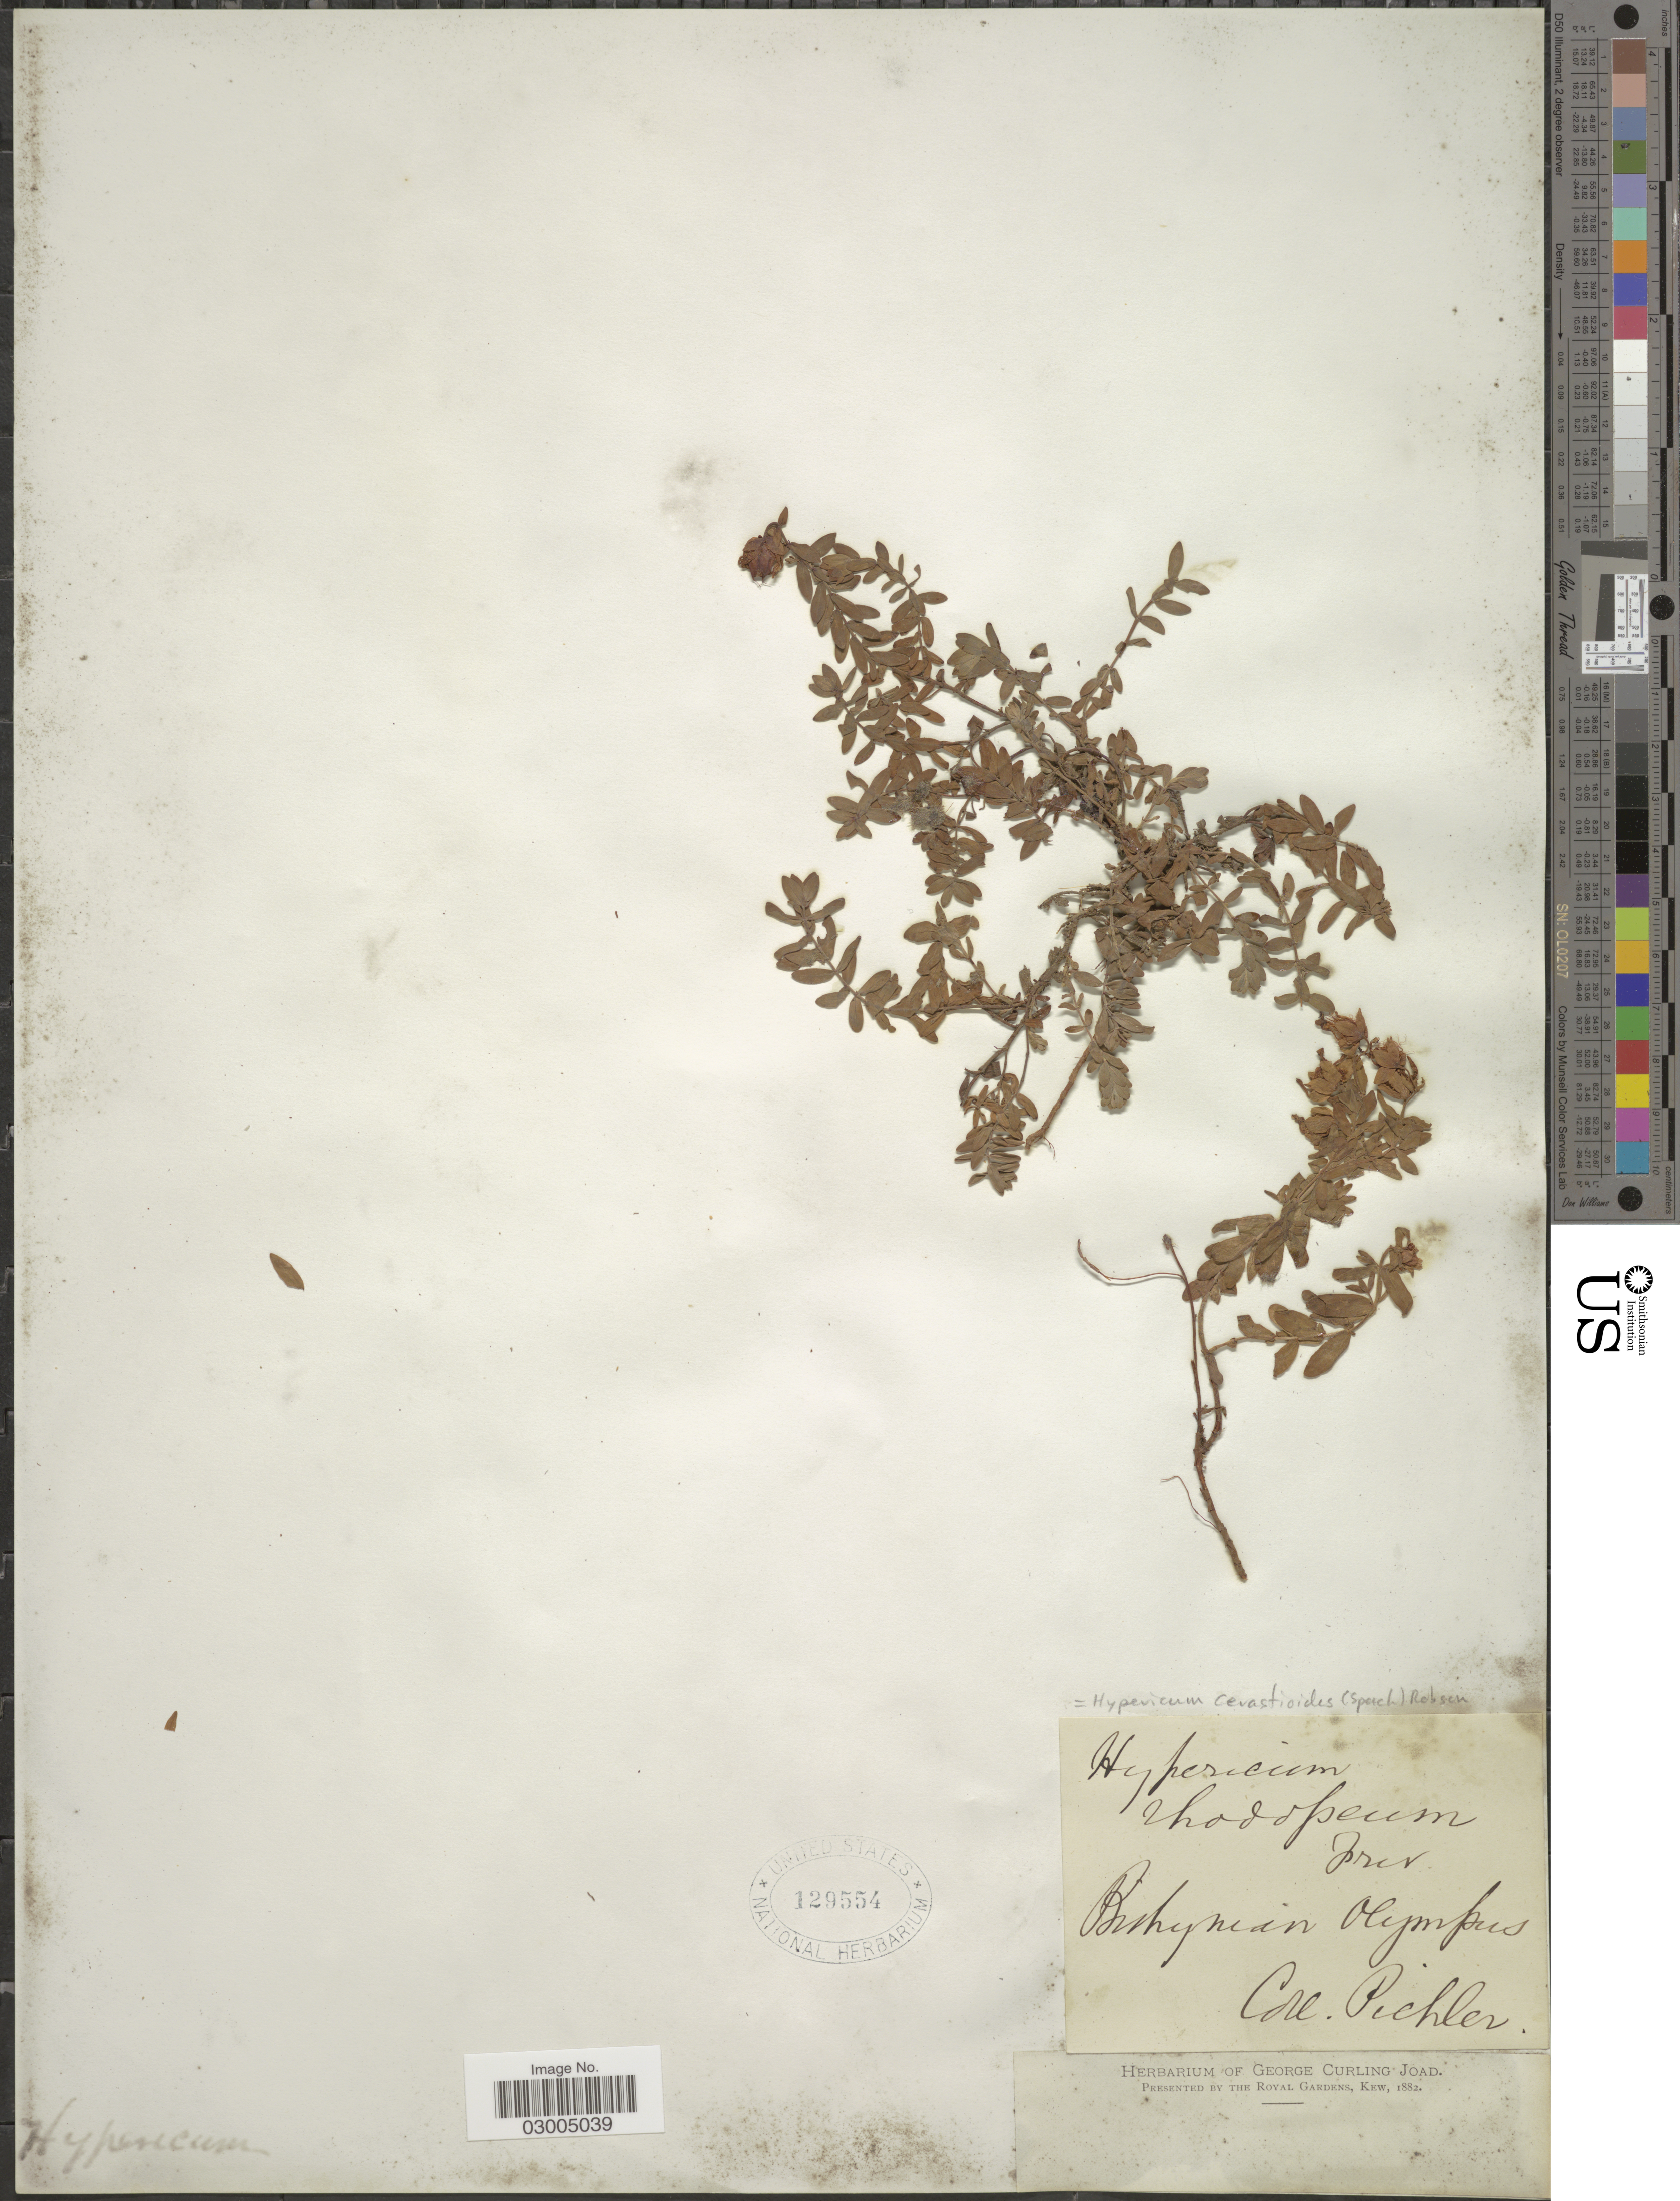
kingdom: Plantae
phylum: Tracheophyta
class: Magnoliopsida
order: Malpighiales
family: Hypericaceae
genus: Hypericum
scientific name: Hypericum cerastioides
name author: (Spach) N. Robson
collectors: Pichler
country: Turkey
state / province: Bursa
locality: Bithynian Olympus.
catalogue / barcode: US 129554